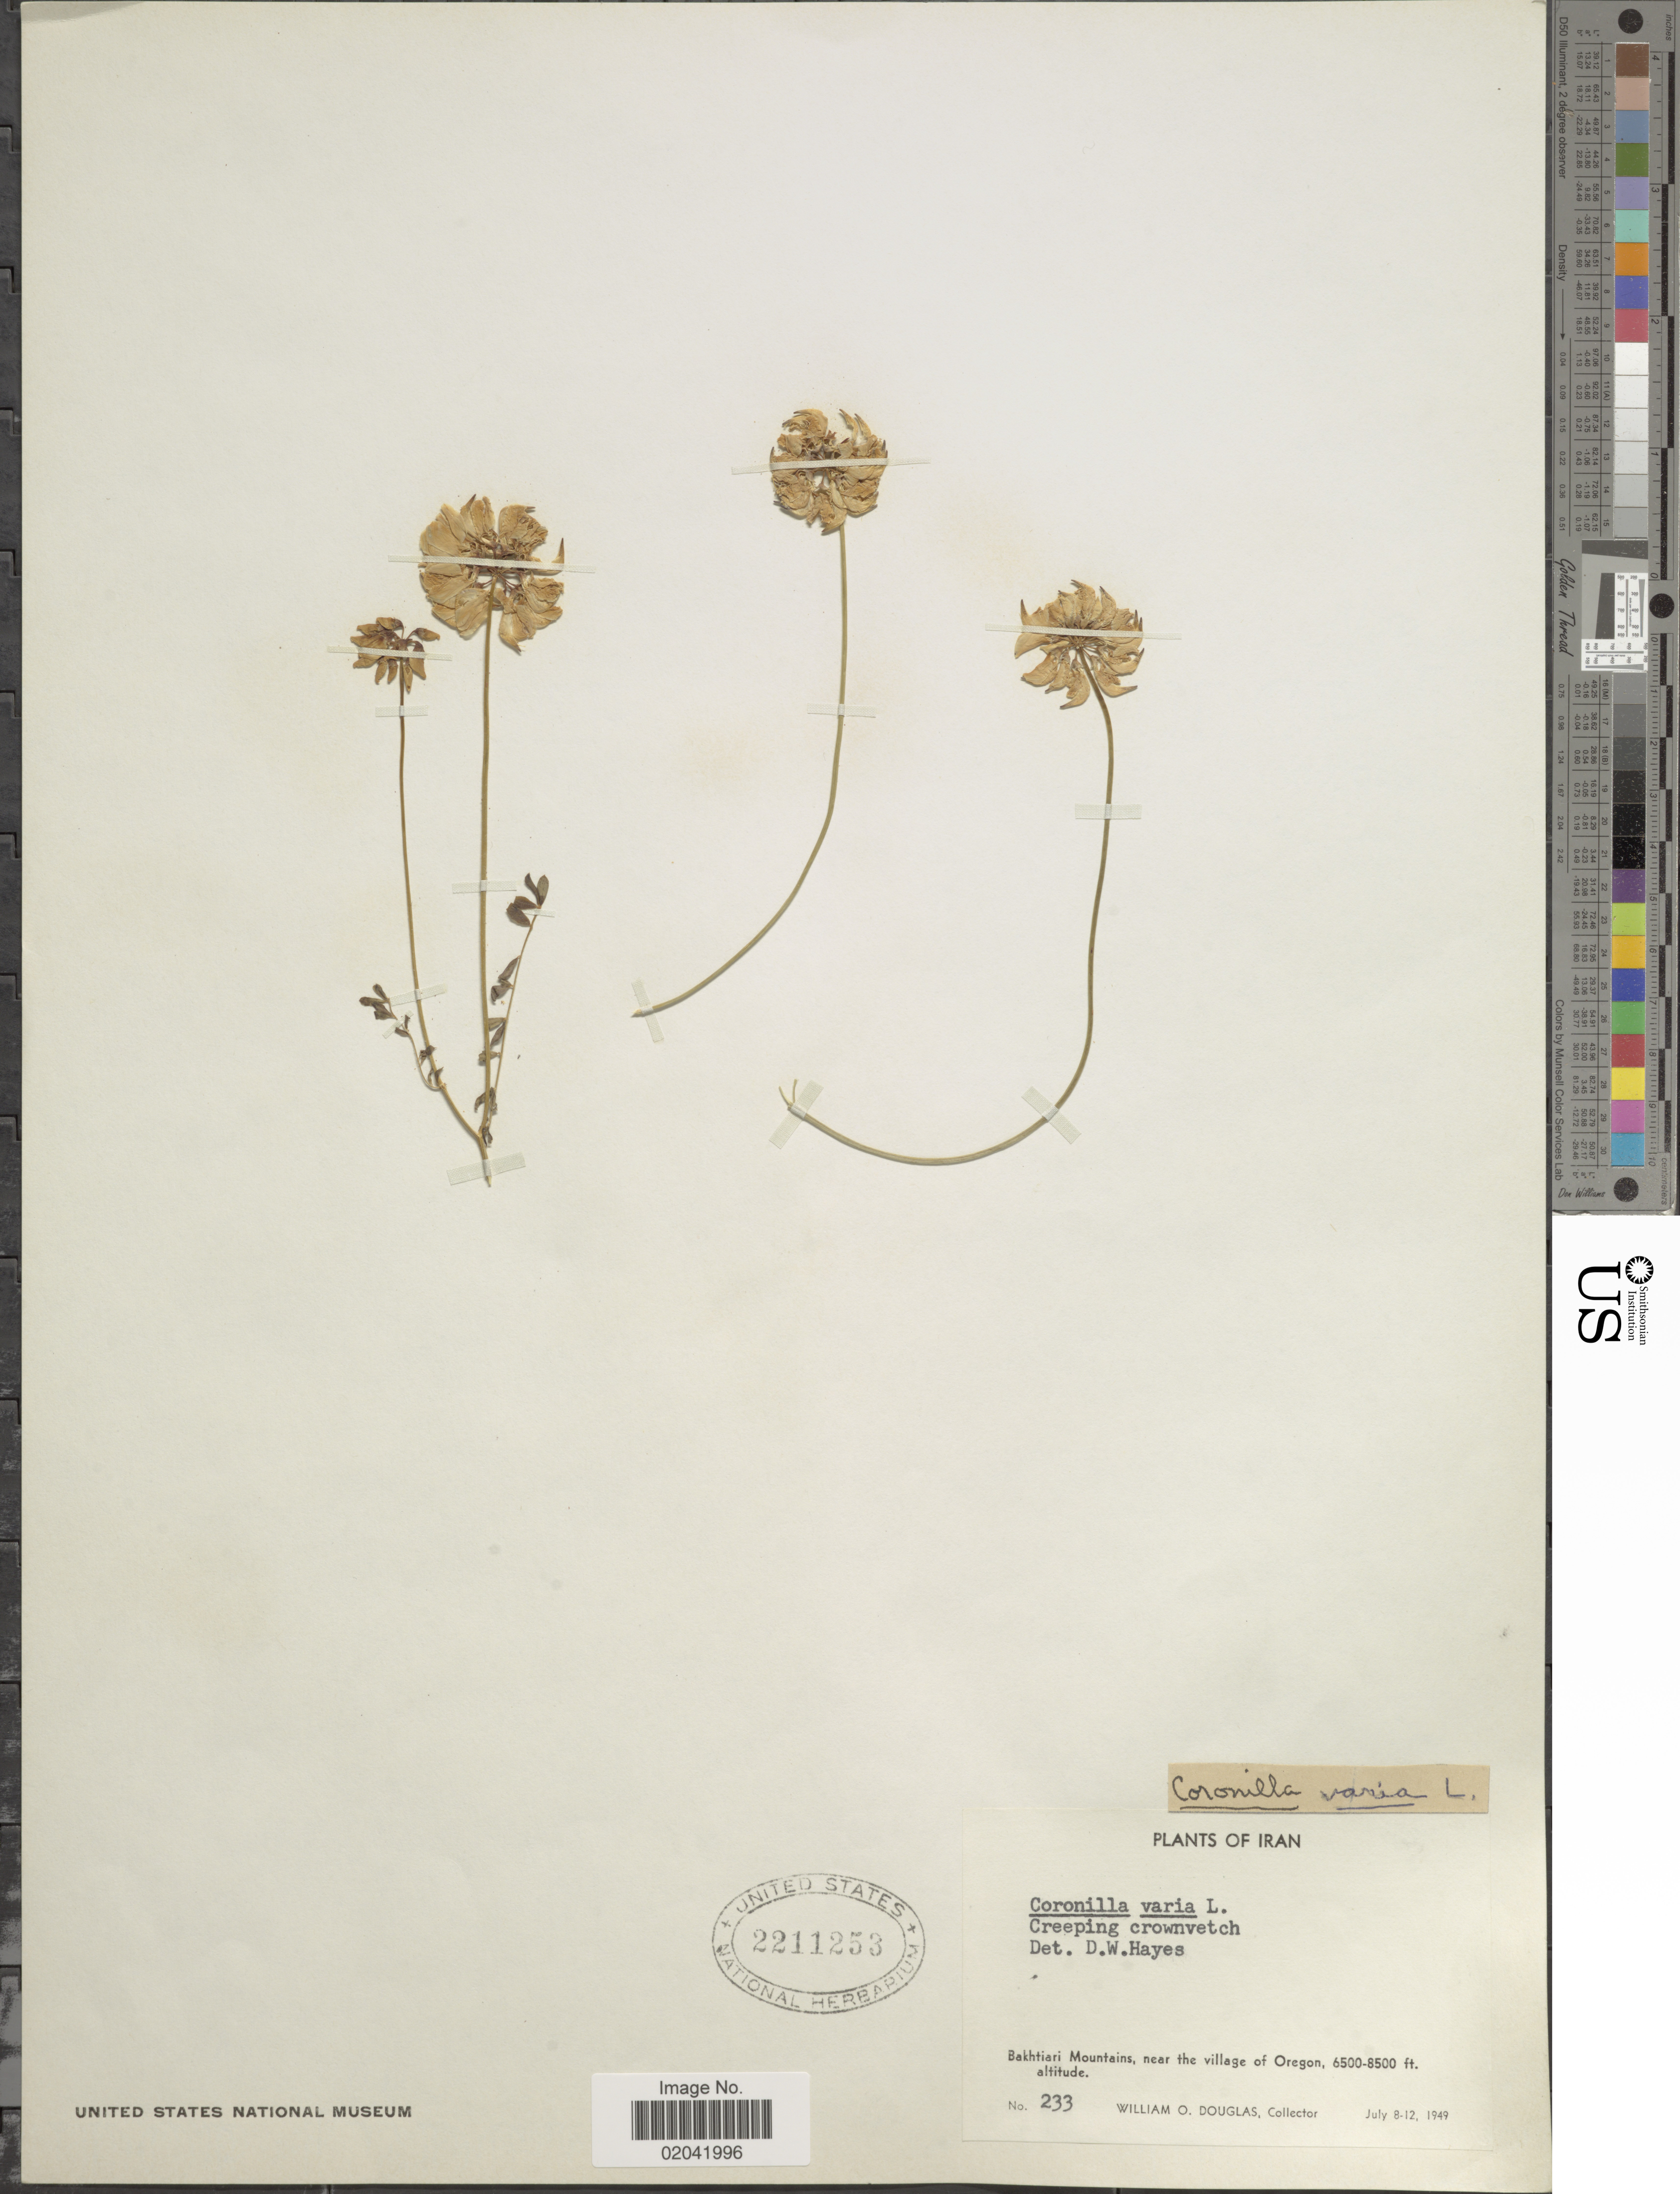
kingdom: Plantae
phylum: Tracheophyta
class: Magnoliopsida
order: Fabales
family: Fabaceae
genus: Coronilla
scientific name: Coronilla varia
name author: L.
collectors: W. Douglas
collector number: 233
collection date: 1949-07-08/1949-07-12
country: Iran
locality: Bakhtiari Mountains, near the village of Oregon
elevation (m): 1981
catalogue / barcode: US 2211253